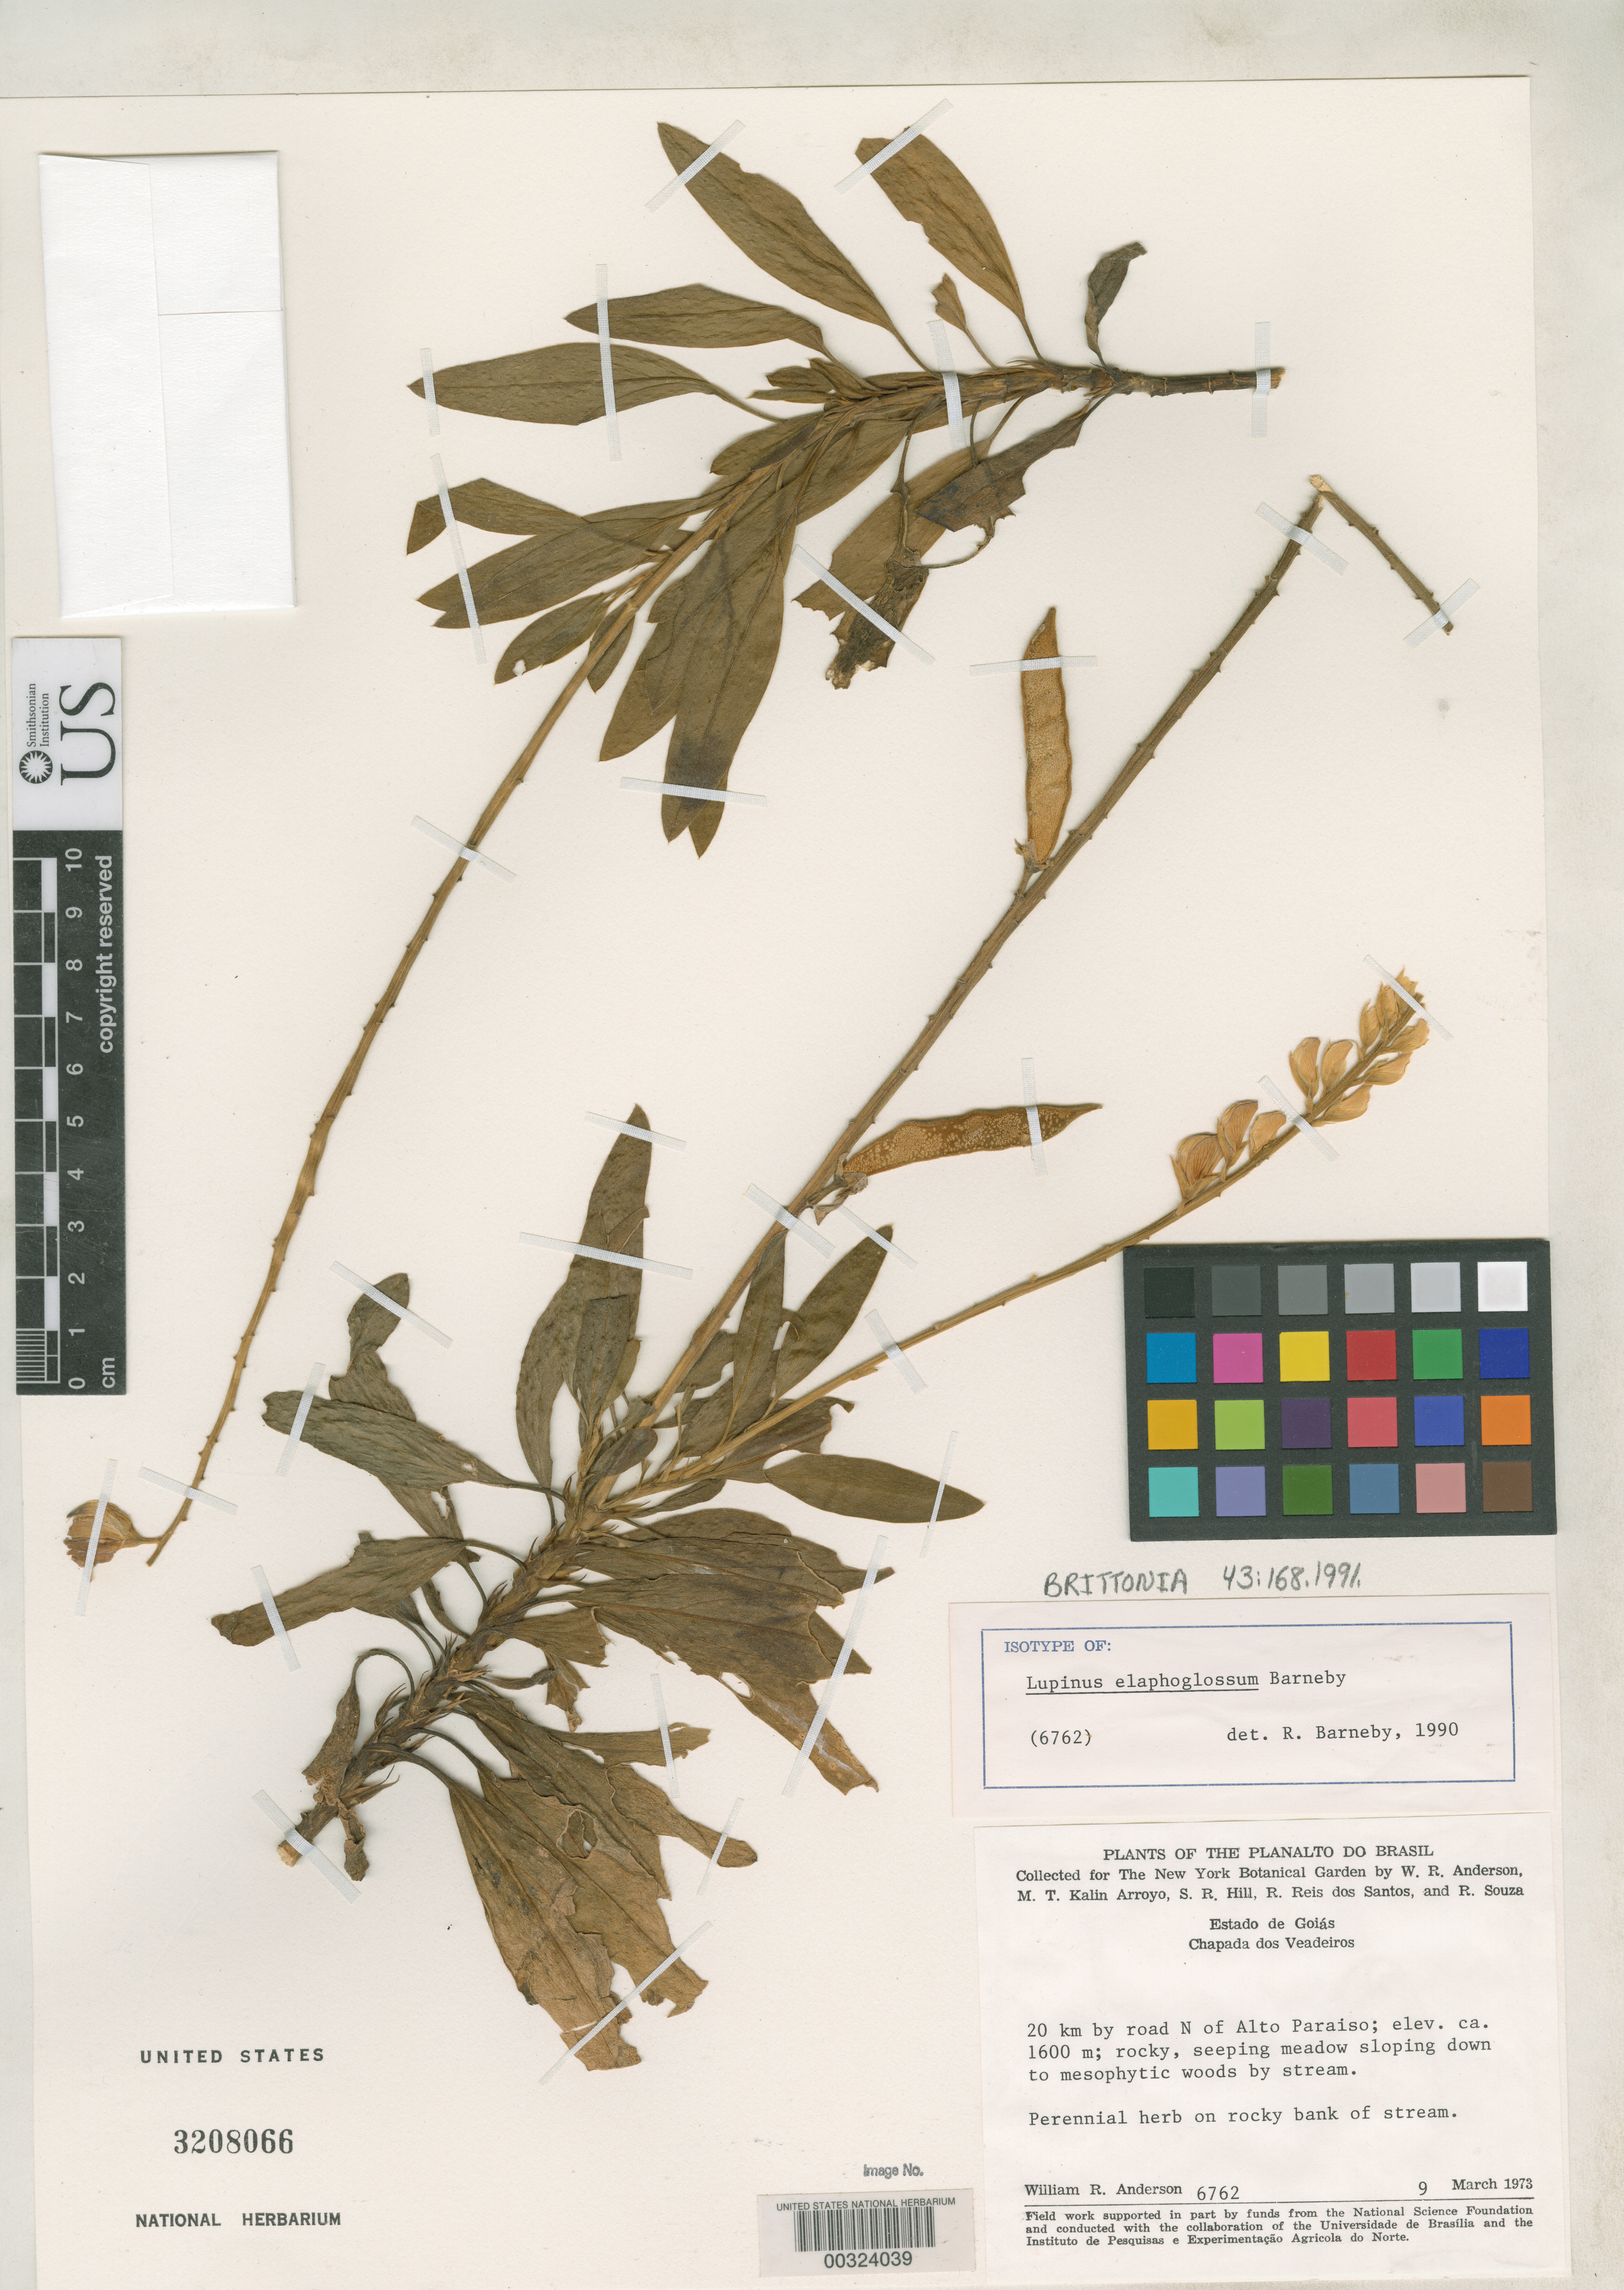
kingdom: Plantae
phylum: Tracheophyta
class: Magnoliopsida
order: Fabales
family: Fabaceae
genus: Lupinus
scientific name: Lupinus elaphoglossum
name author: Barneby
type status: Isotype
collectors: W. R. Anderson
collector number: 6762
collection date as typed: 09 Mar 1973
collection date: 1973-03-09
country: Brazil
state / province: Goiás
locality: Chapada dos Veadeiros, 20 km by road N of Alto Paraiso.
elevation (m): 1600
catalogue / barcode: US 3208066